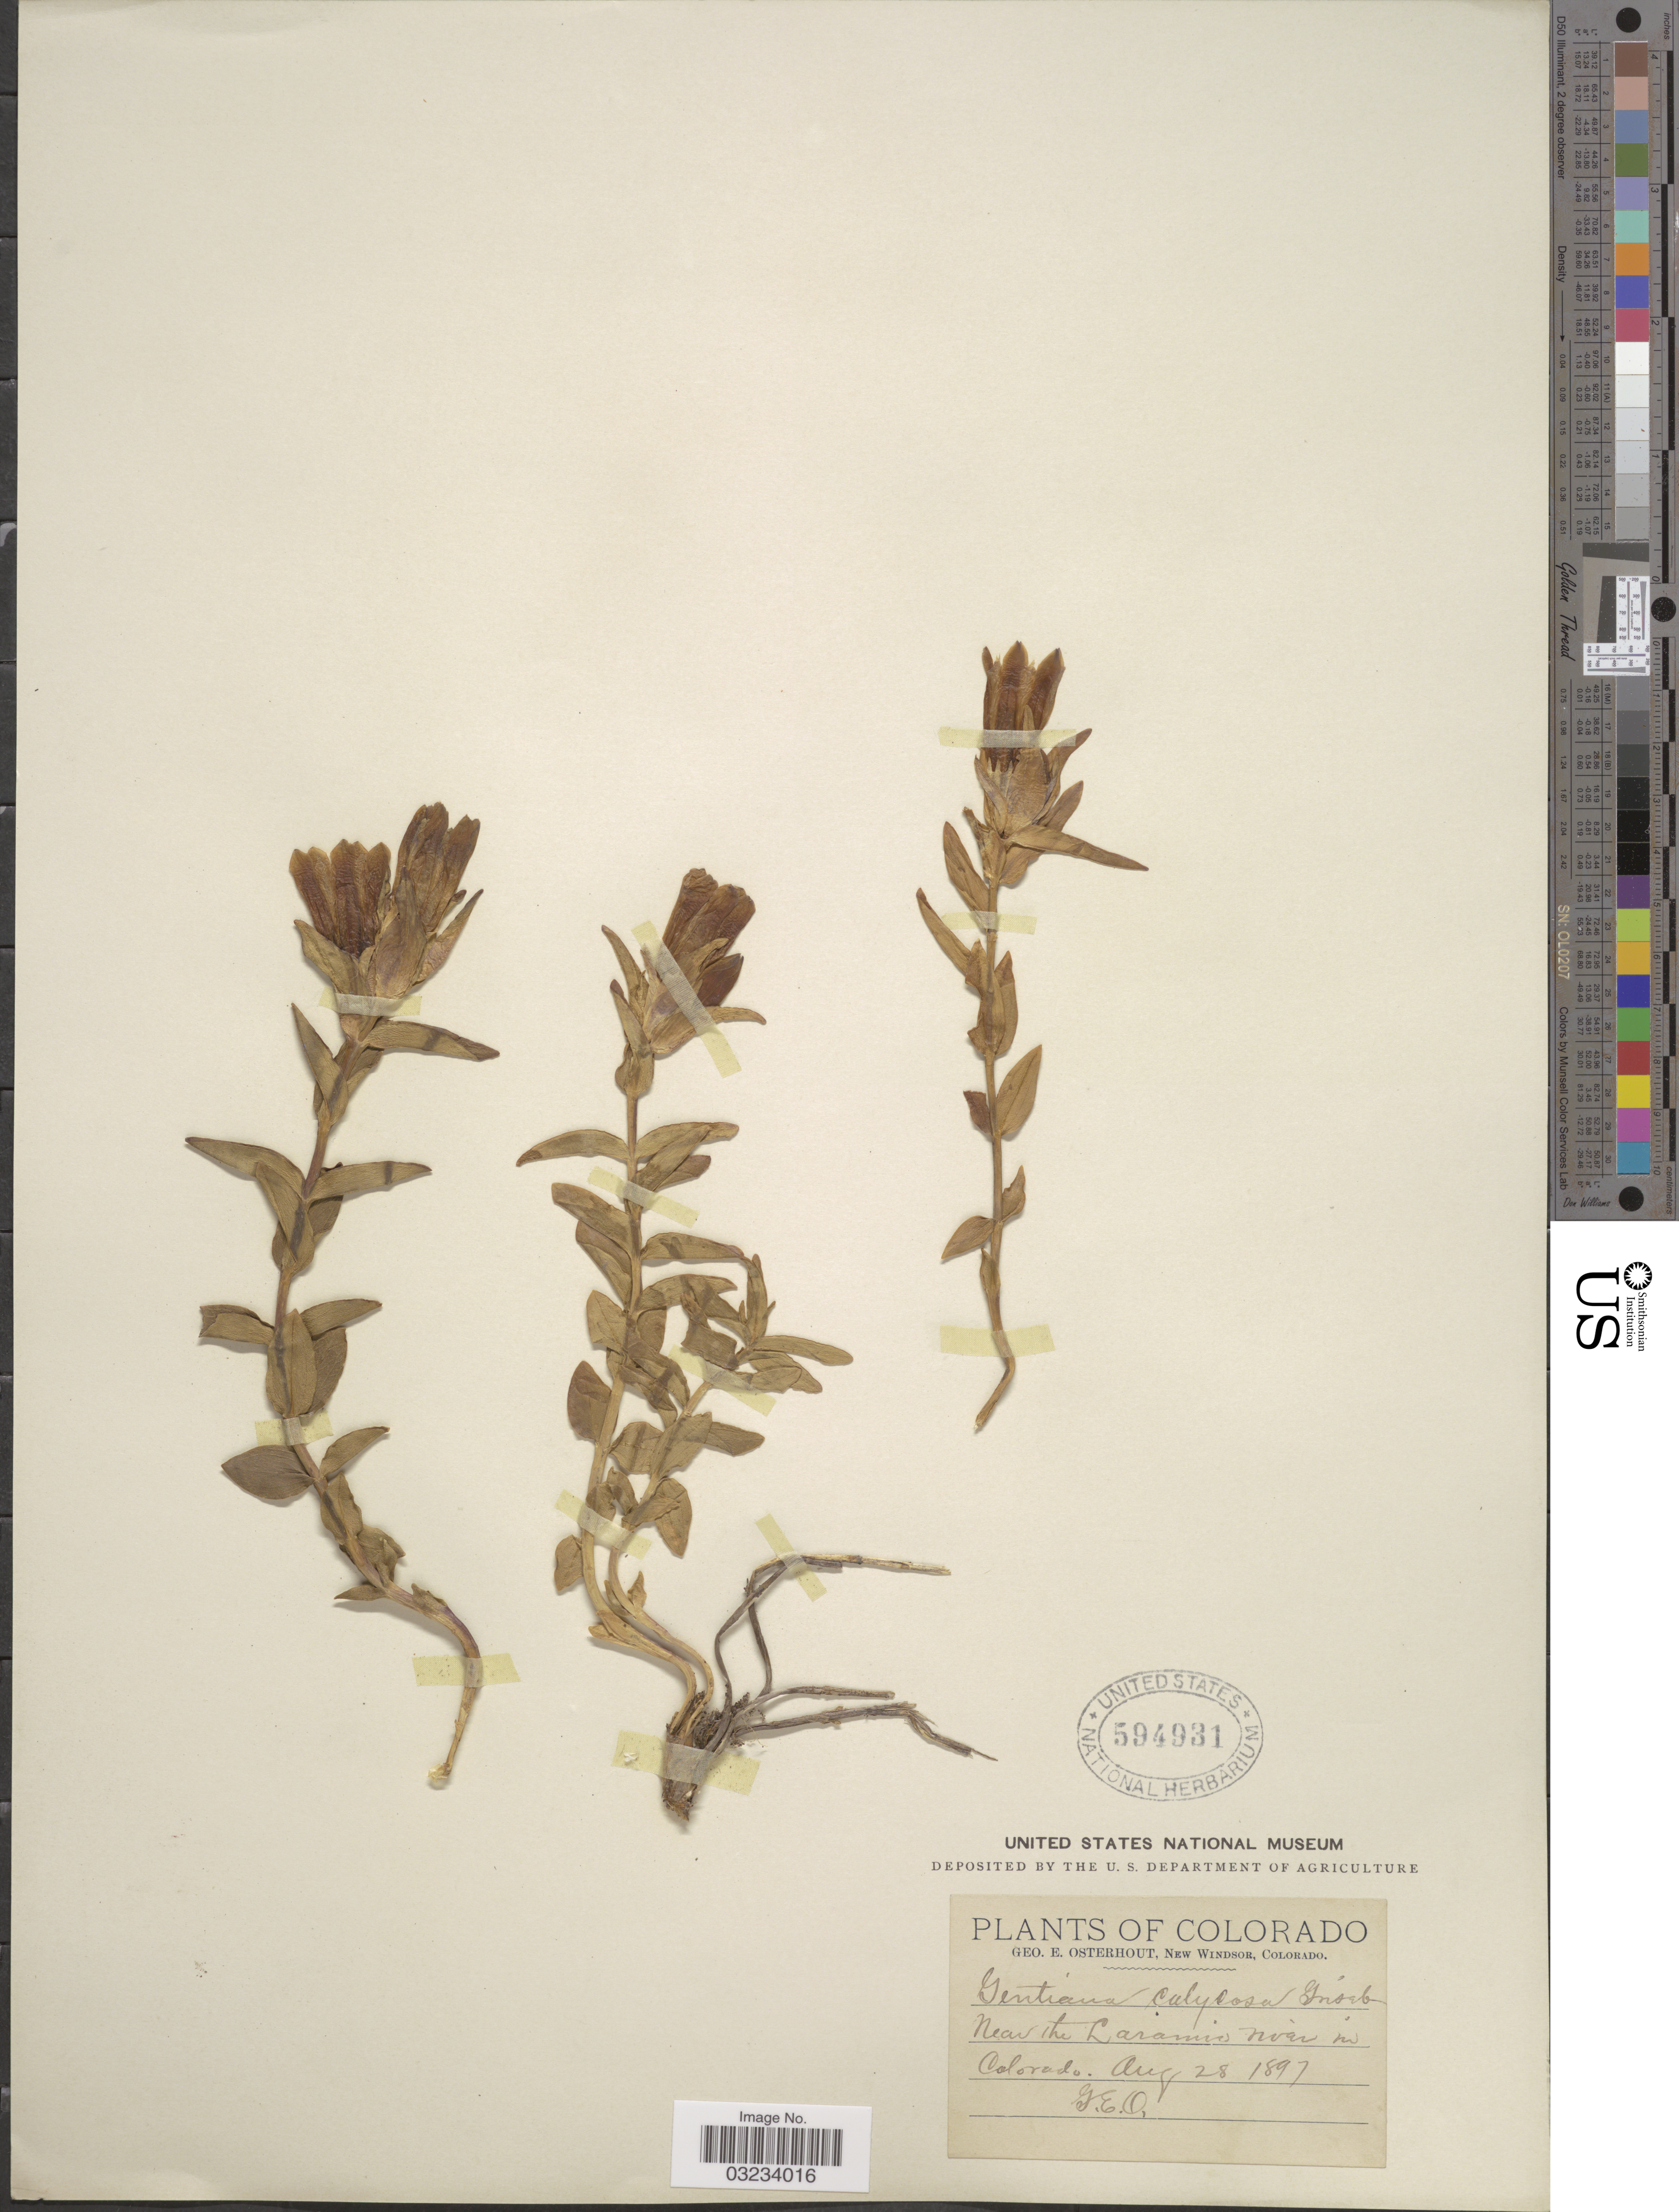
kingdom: Plantae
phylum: Tracheophyta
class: Magnoliopsida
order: Gentianales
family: Gentianaceae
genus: Gentiana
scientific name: Gentiana calycosa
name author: Griseb.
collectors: G. Osterhout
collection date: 1897-08-28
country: United States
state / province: Colorado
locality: Near the Laramie river in Colorado.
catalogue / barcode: US 594931